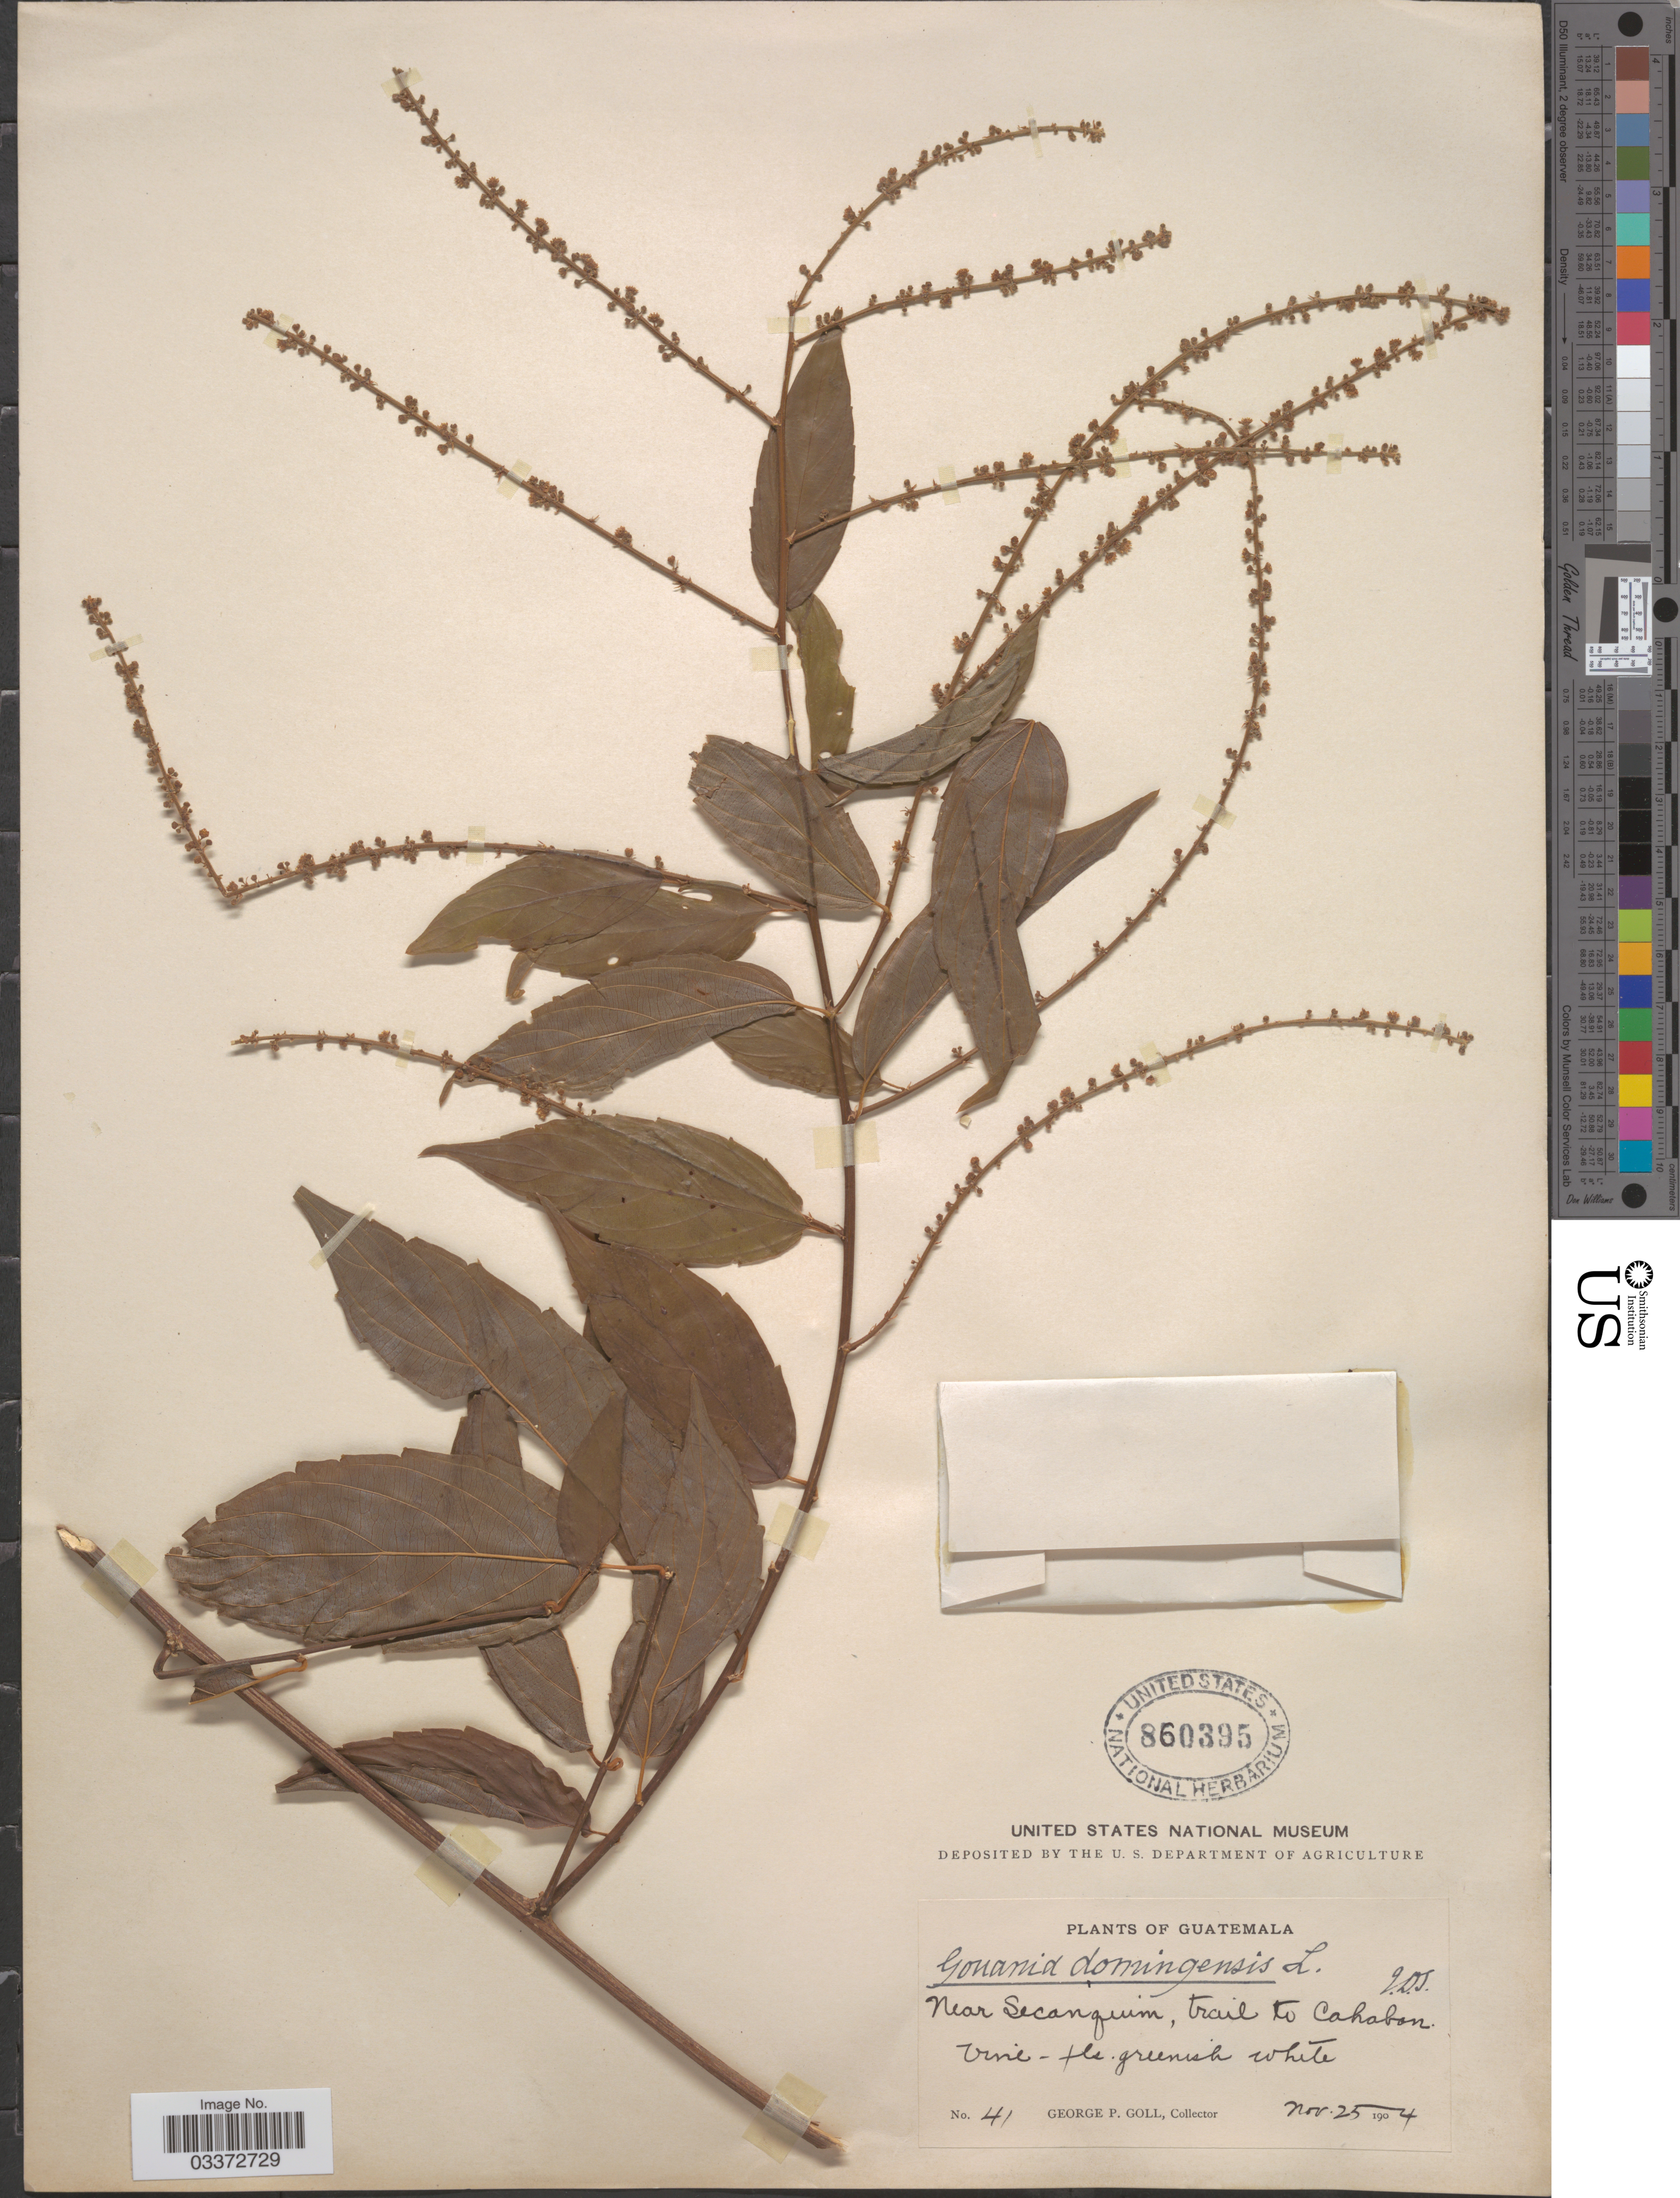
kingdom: Plantae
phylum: Tracheophyta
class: Magnoliopsida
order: Rosales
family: Rhamnaceae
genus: Gouania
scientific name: Gouania lupuloides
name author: (L.) Urb.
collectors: G. P. Goll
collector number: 41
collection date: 1904-11-25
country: Guatemala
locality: Near Secanquim, trail to Cahabon.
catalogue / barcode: US 860395